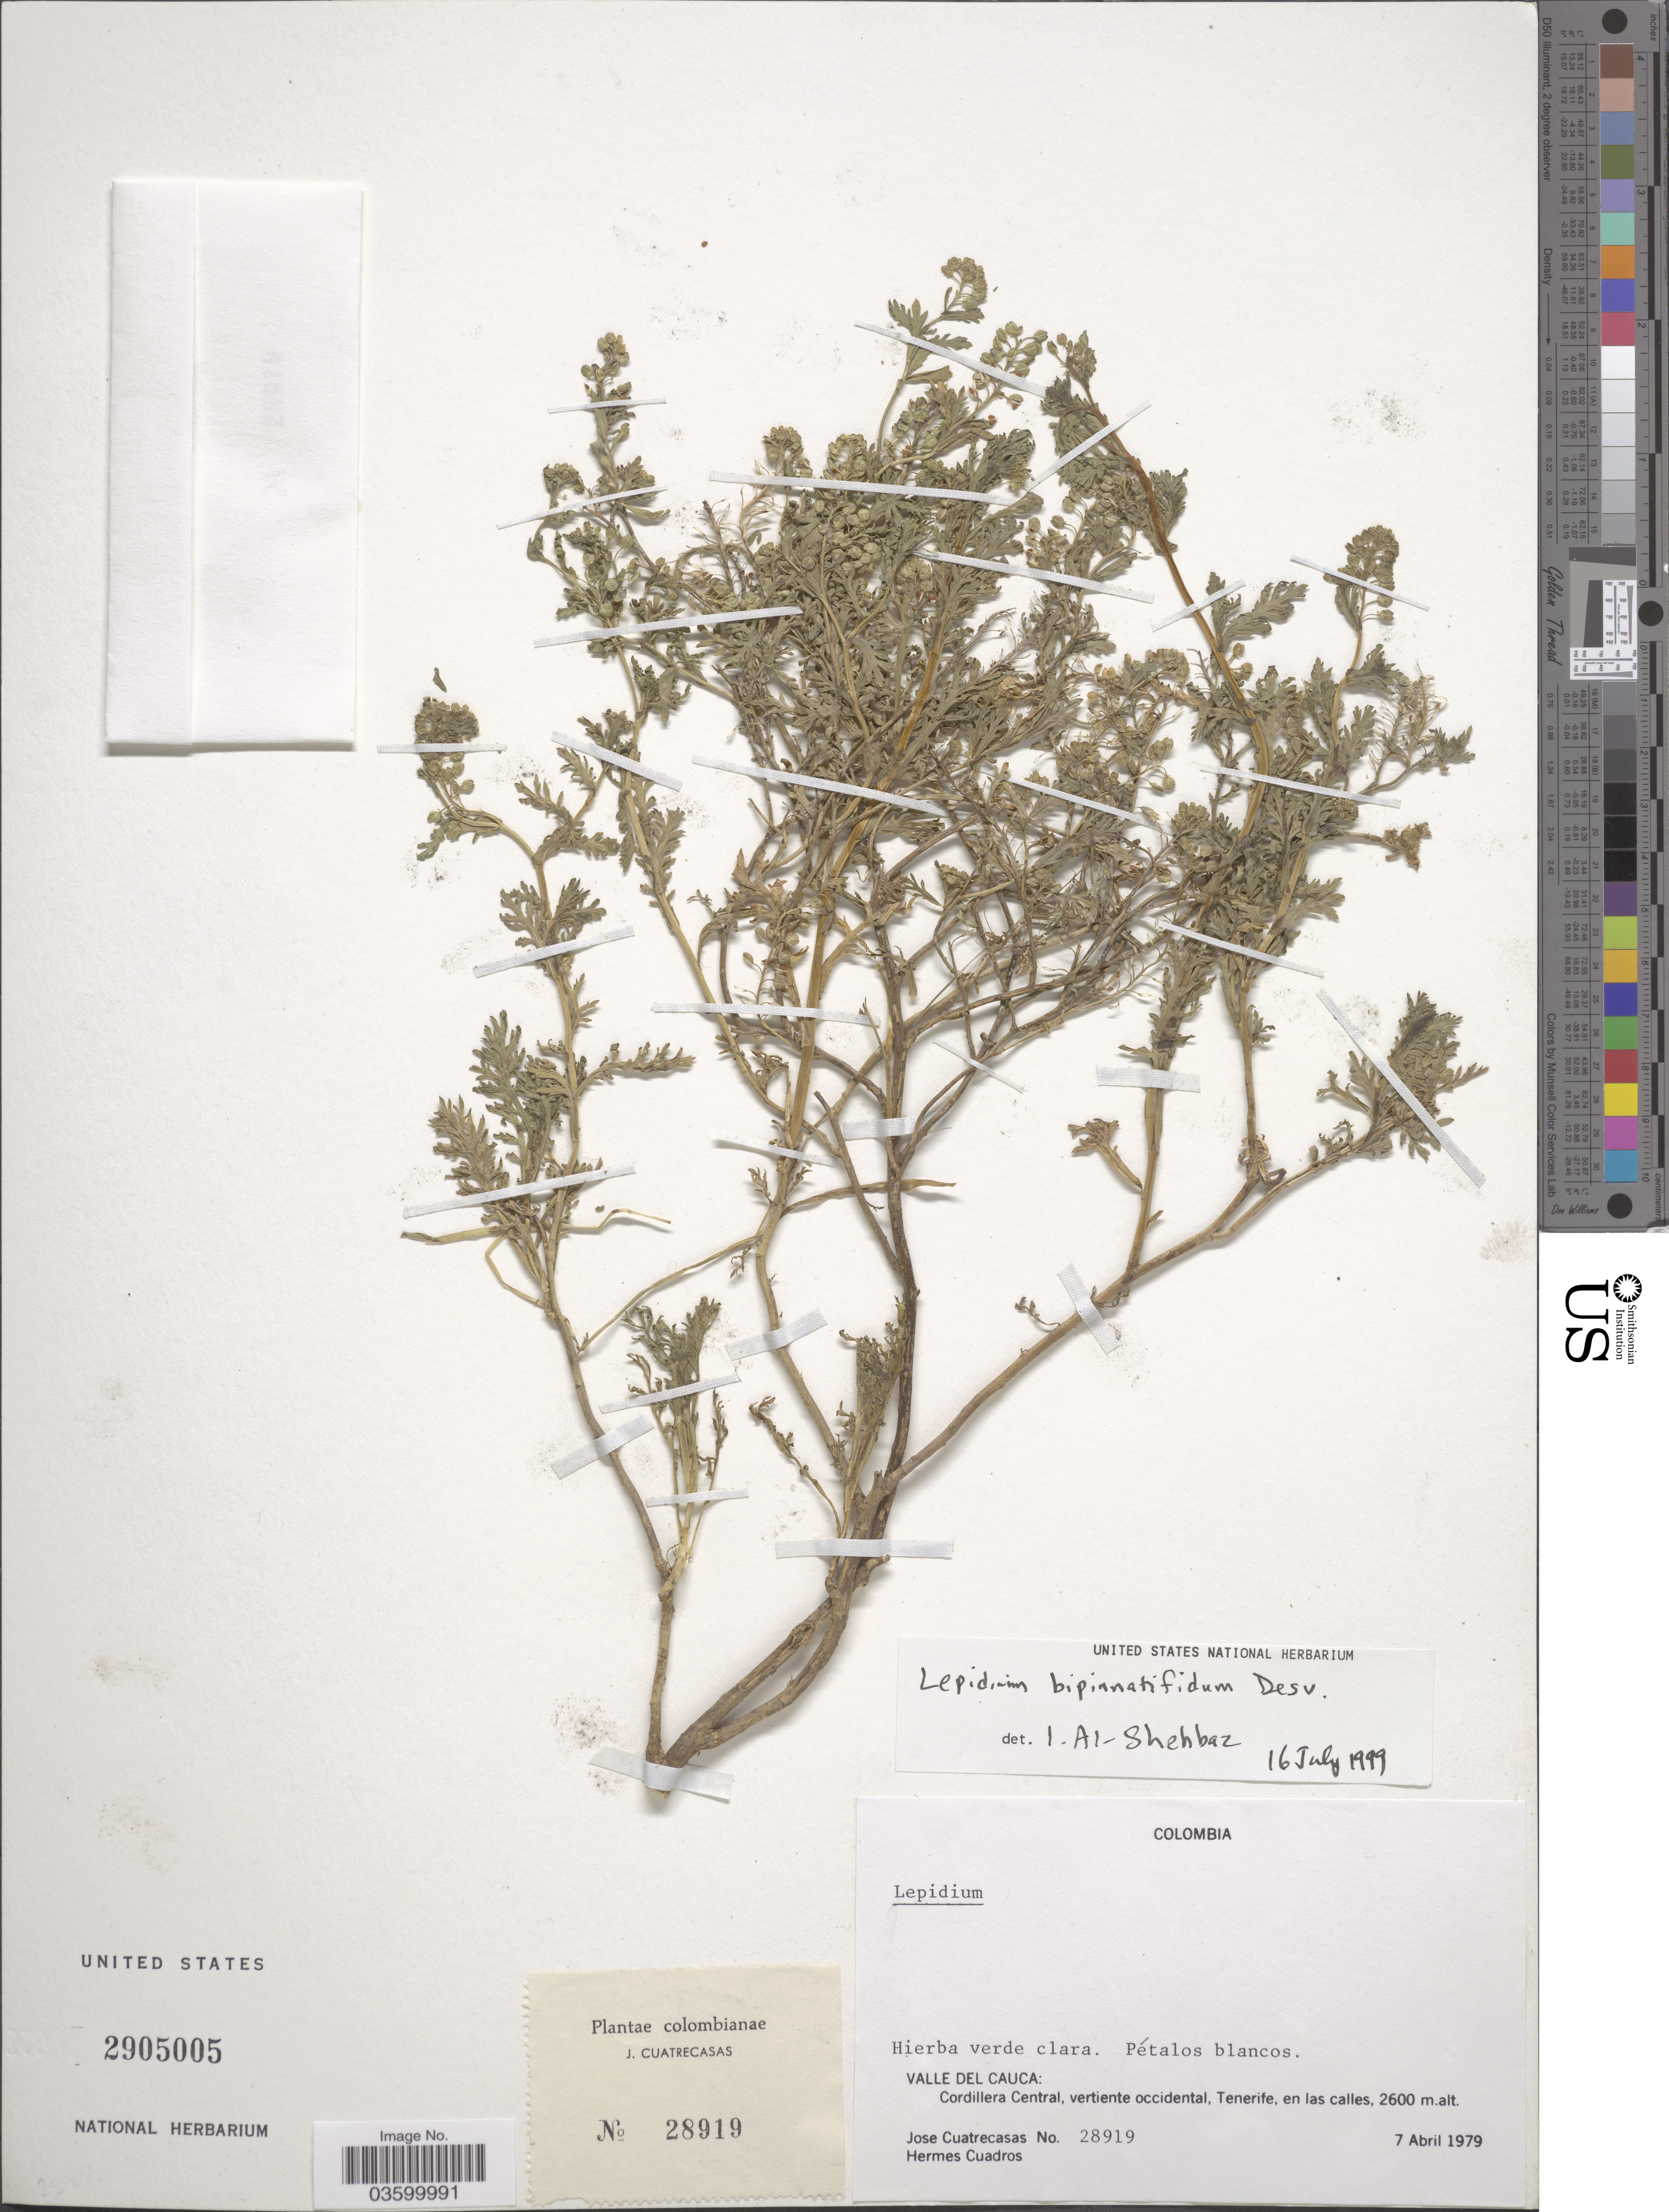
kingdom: Plantae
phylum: Tracheophyta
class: Magnoliopsida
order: Brassicales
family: Brassicaceae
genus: Lepidium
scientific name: Lepidium bipinnatifidum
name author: Desv.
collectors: J. Cuatrecasas & H. Cuadros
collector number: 28919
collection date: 1979-04-07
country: Colombia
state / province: Valle del Cauca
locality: Cordillera Central, vertiente occidental, Tenerife, en las calles.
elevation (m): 2600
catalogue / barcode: US 2905005